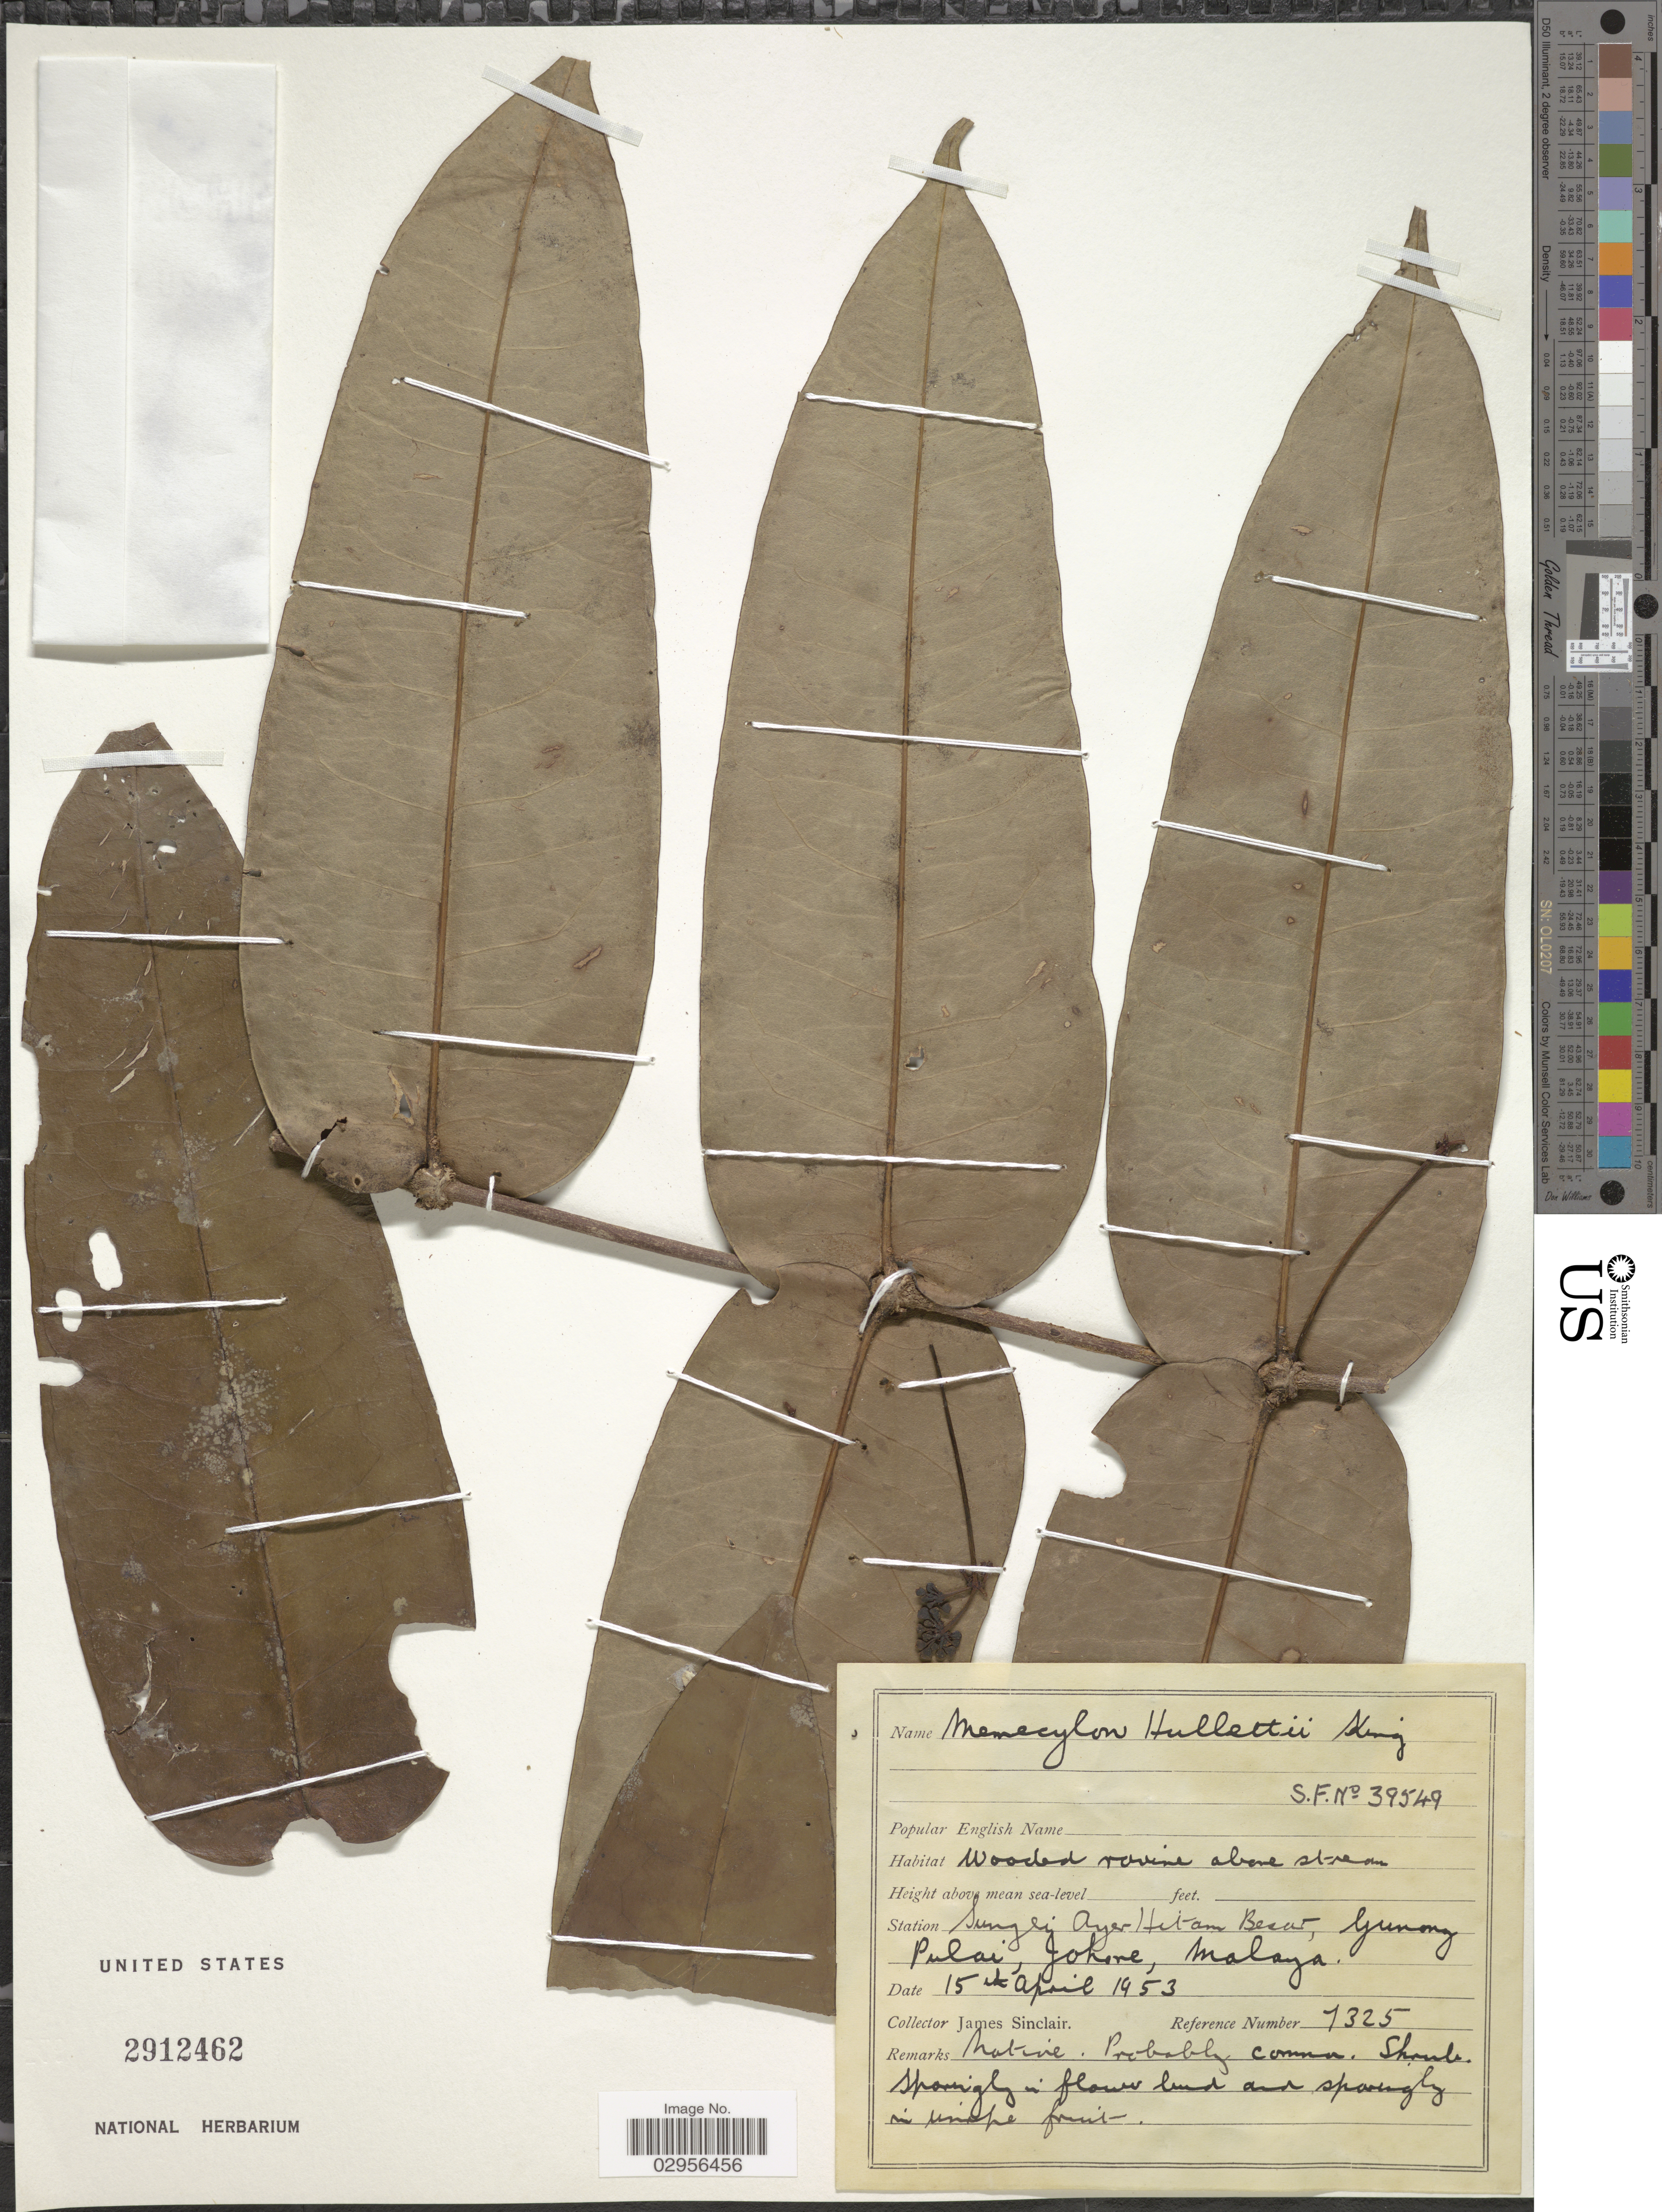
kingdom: Plantae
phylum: Tracheophyta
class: Magnoliopsida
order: Myrtales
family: Melastomataceae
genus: Memecylon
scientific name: Memecylon hullettii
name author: King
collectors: J. Sinclair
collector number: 1325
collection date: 1953-04-15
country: Malaysia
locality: Station Sungai Ayer Hitam Besar, Gunong Pulai, Johore, Malaya.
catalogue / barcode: US 2912462